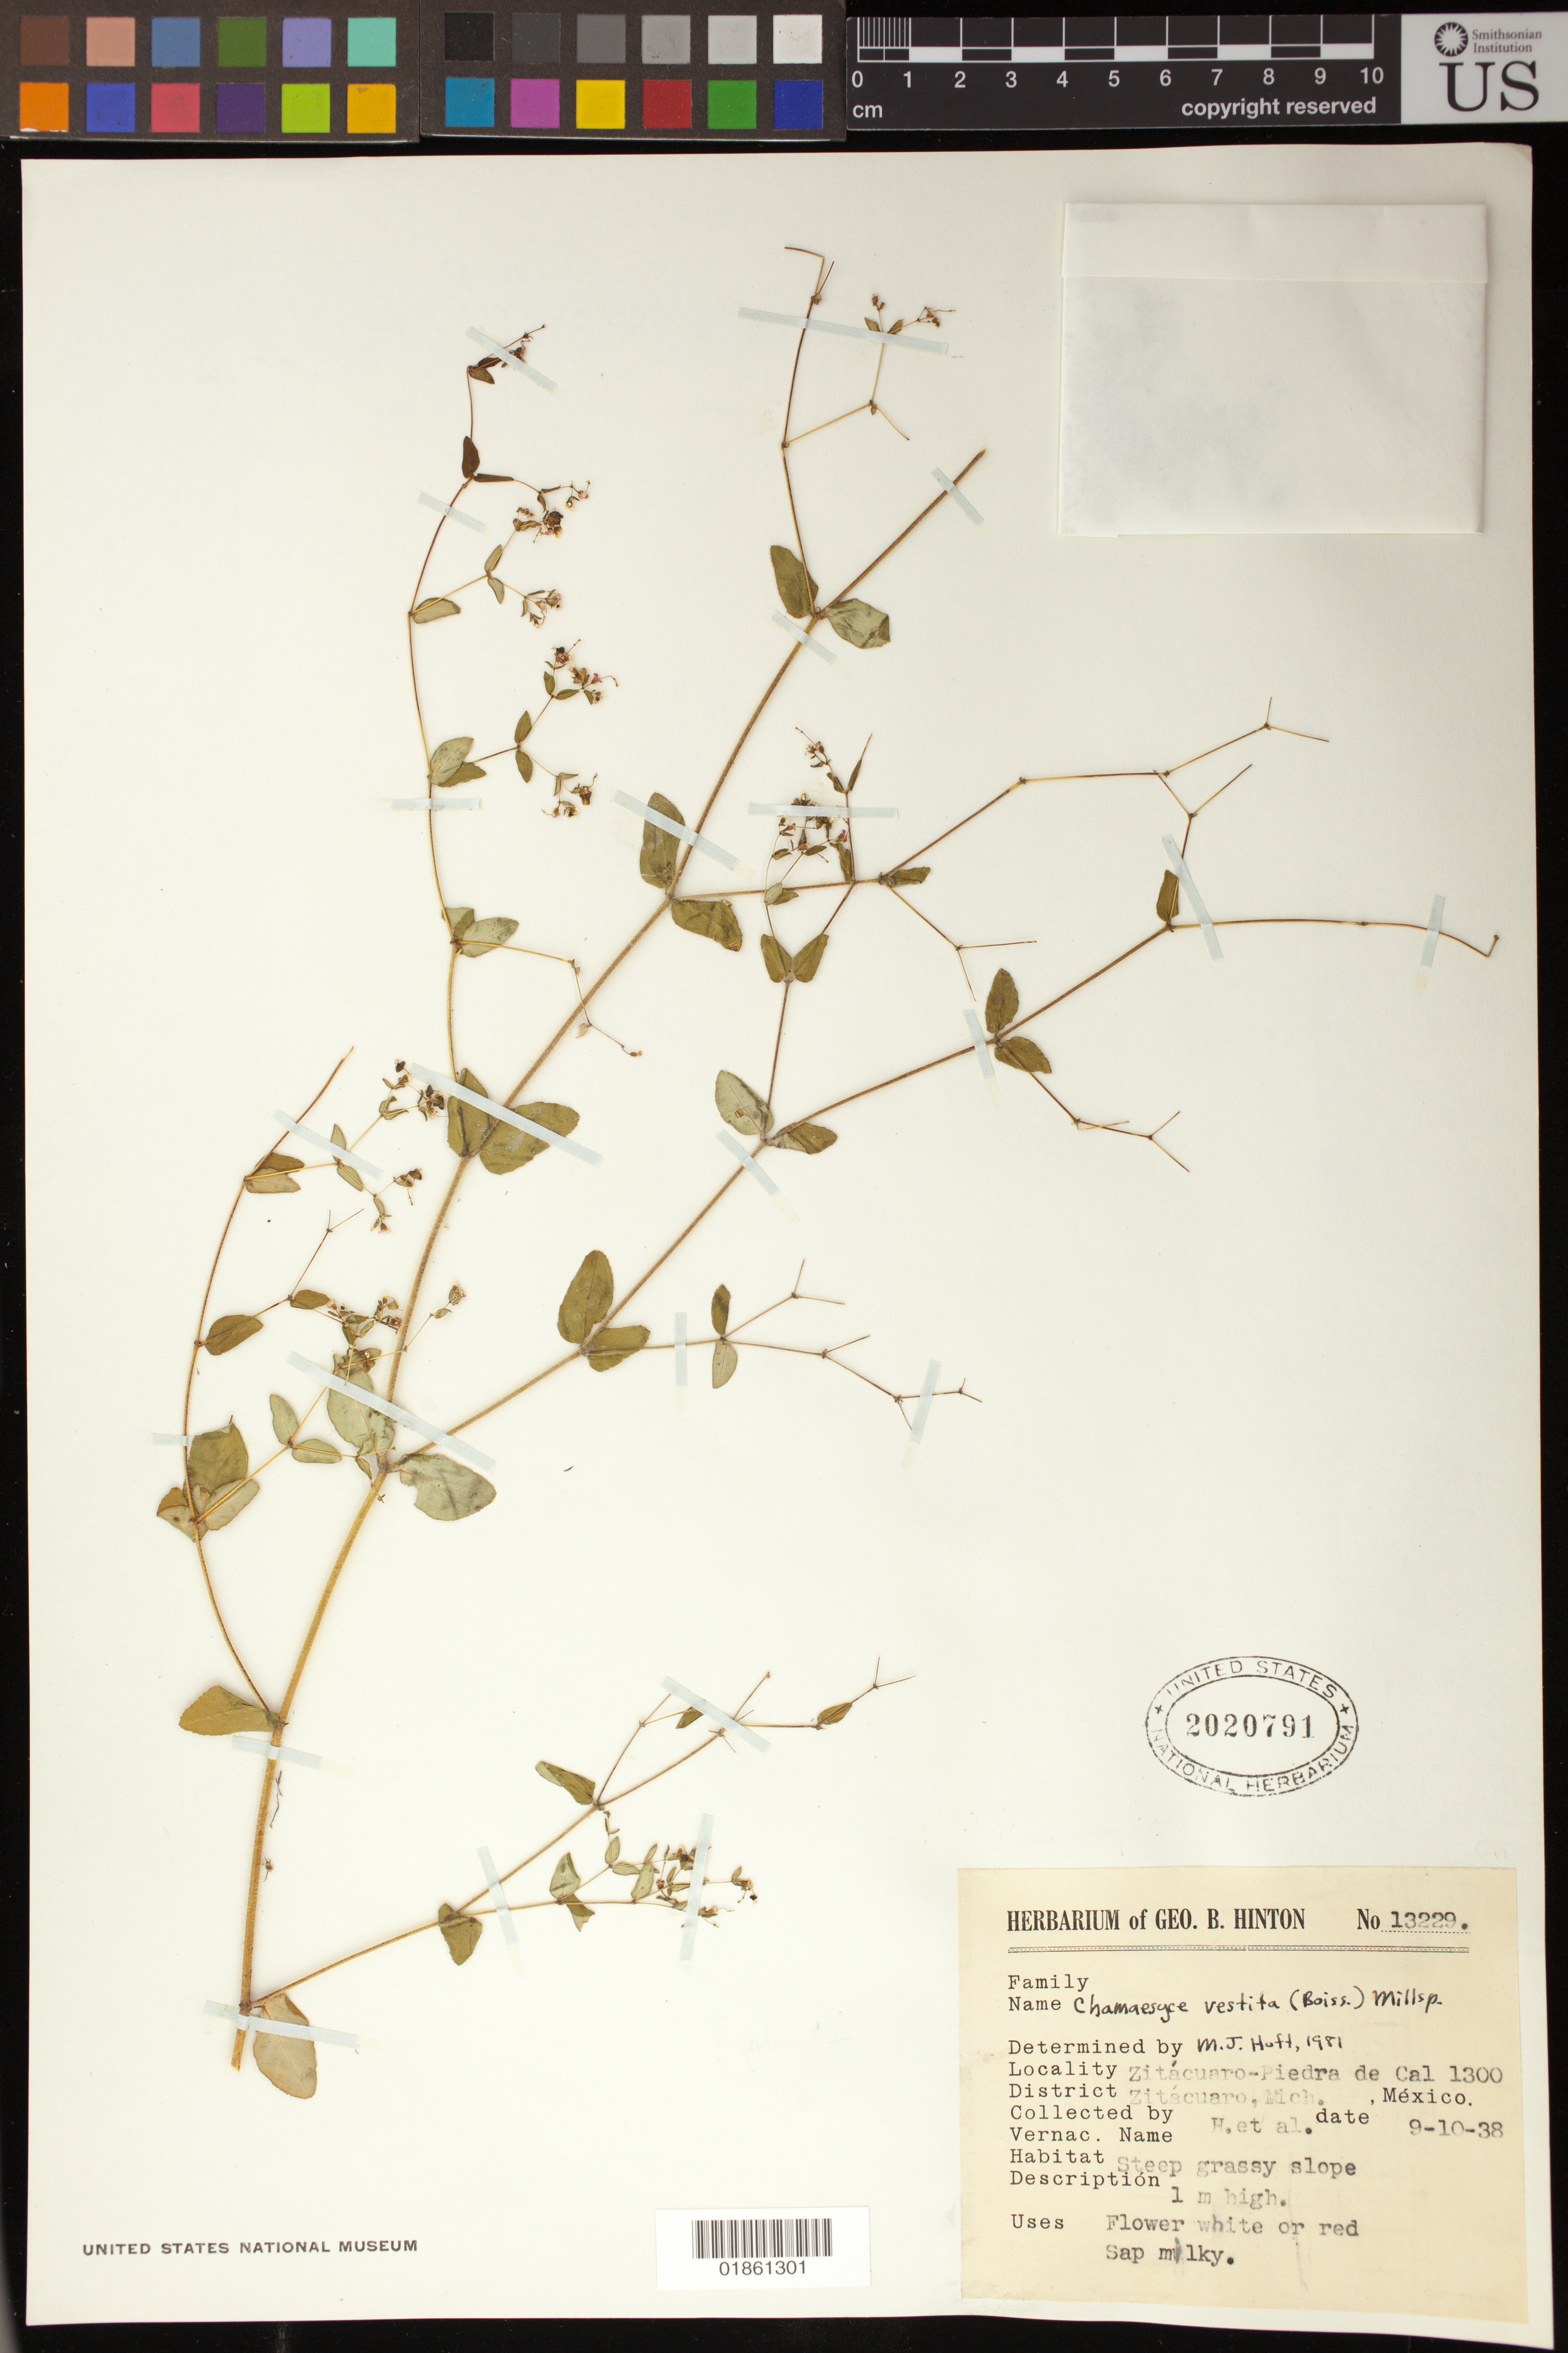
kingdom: Plantae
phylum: Tracheophyta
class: Magnoliopsida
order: Malpighiales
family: Euphorbiaceae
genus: Euphorbia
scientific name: Euphorbia vestita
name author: Boiss.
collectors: G. B. Hinton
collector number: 13229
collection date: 1938-10-09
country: Mexico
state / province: Michoacán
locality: Zitacuaro-Piedra de Cal 1300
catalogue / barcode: US 2020791